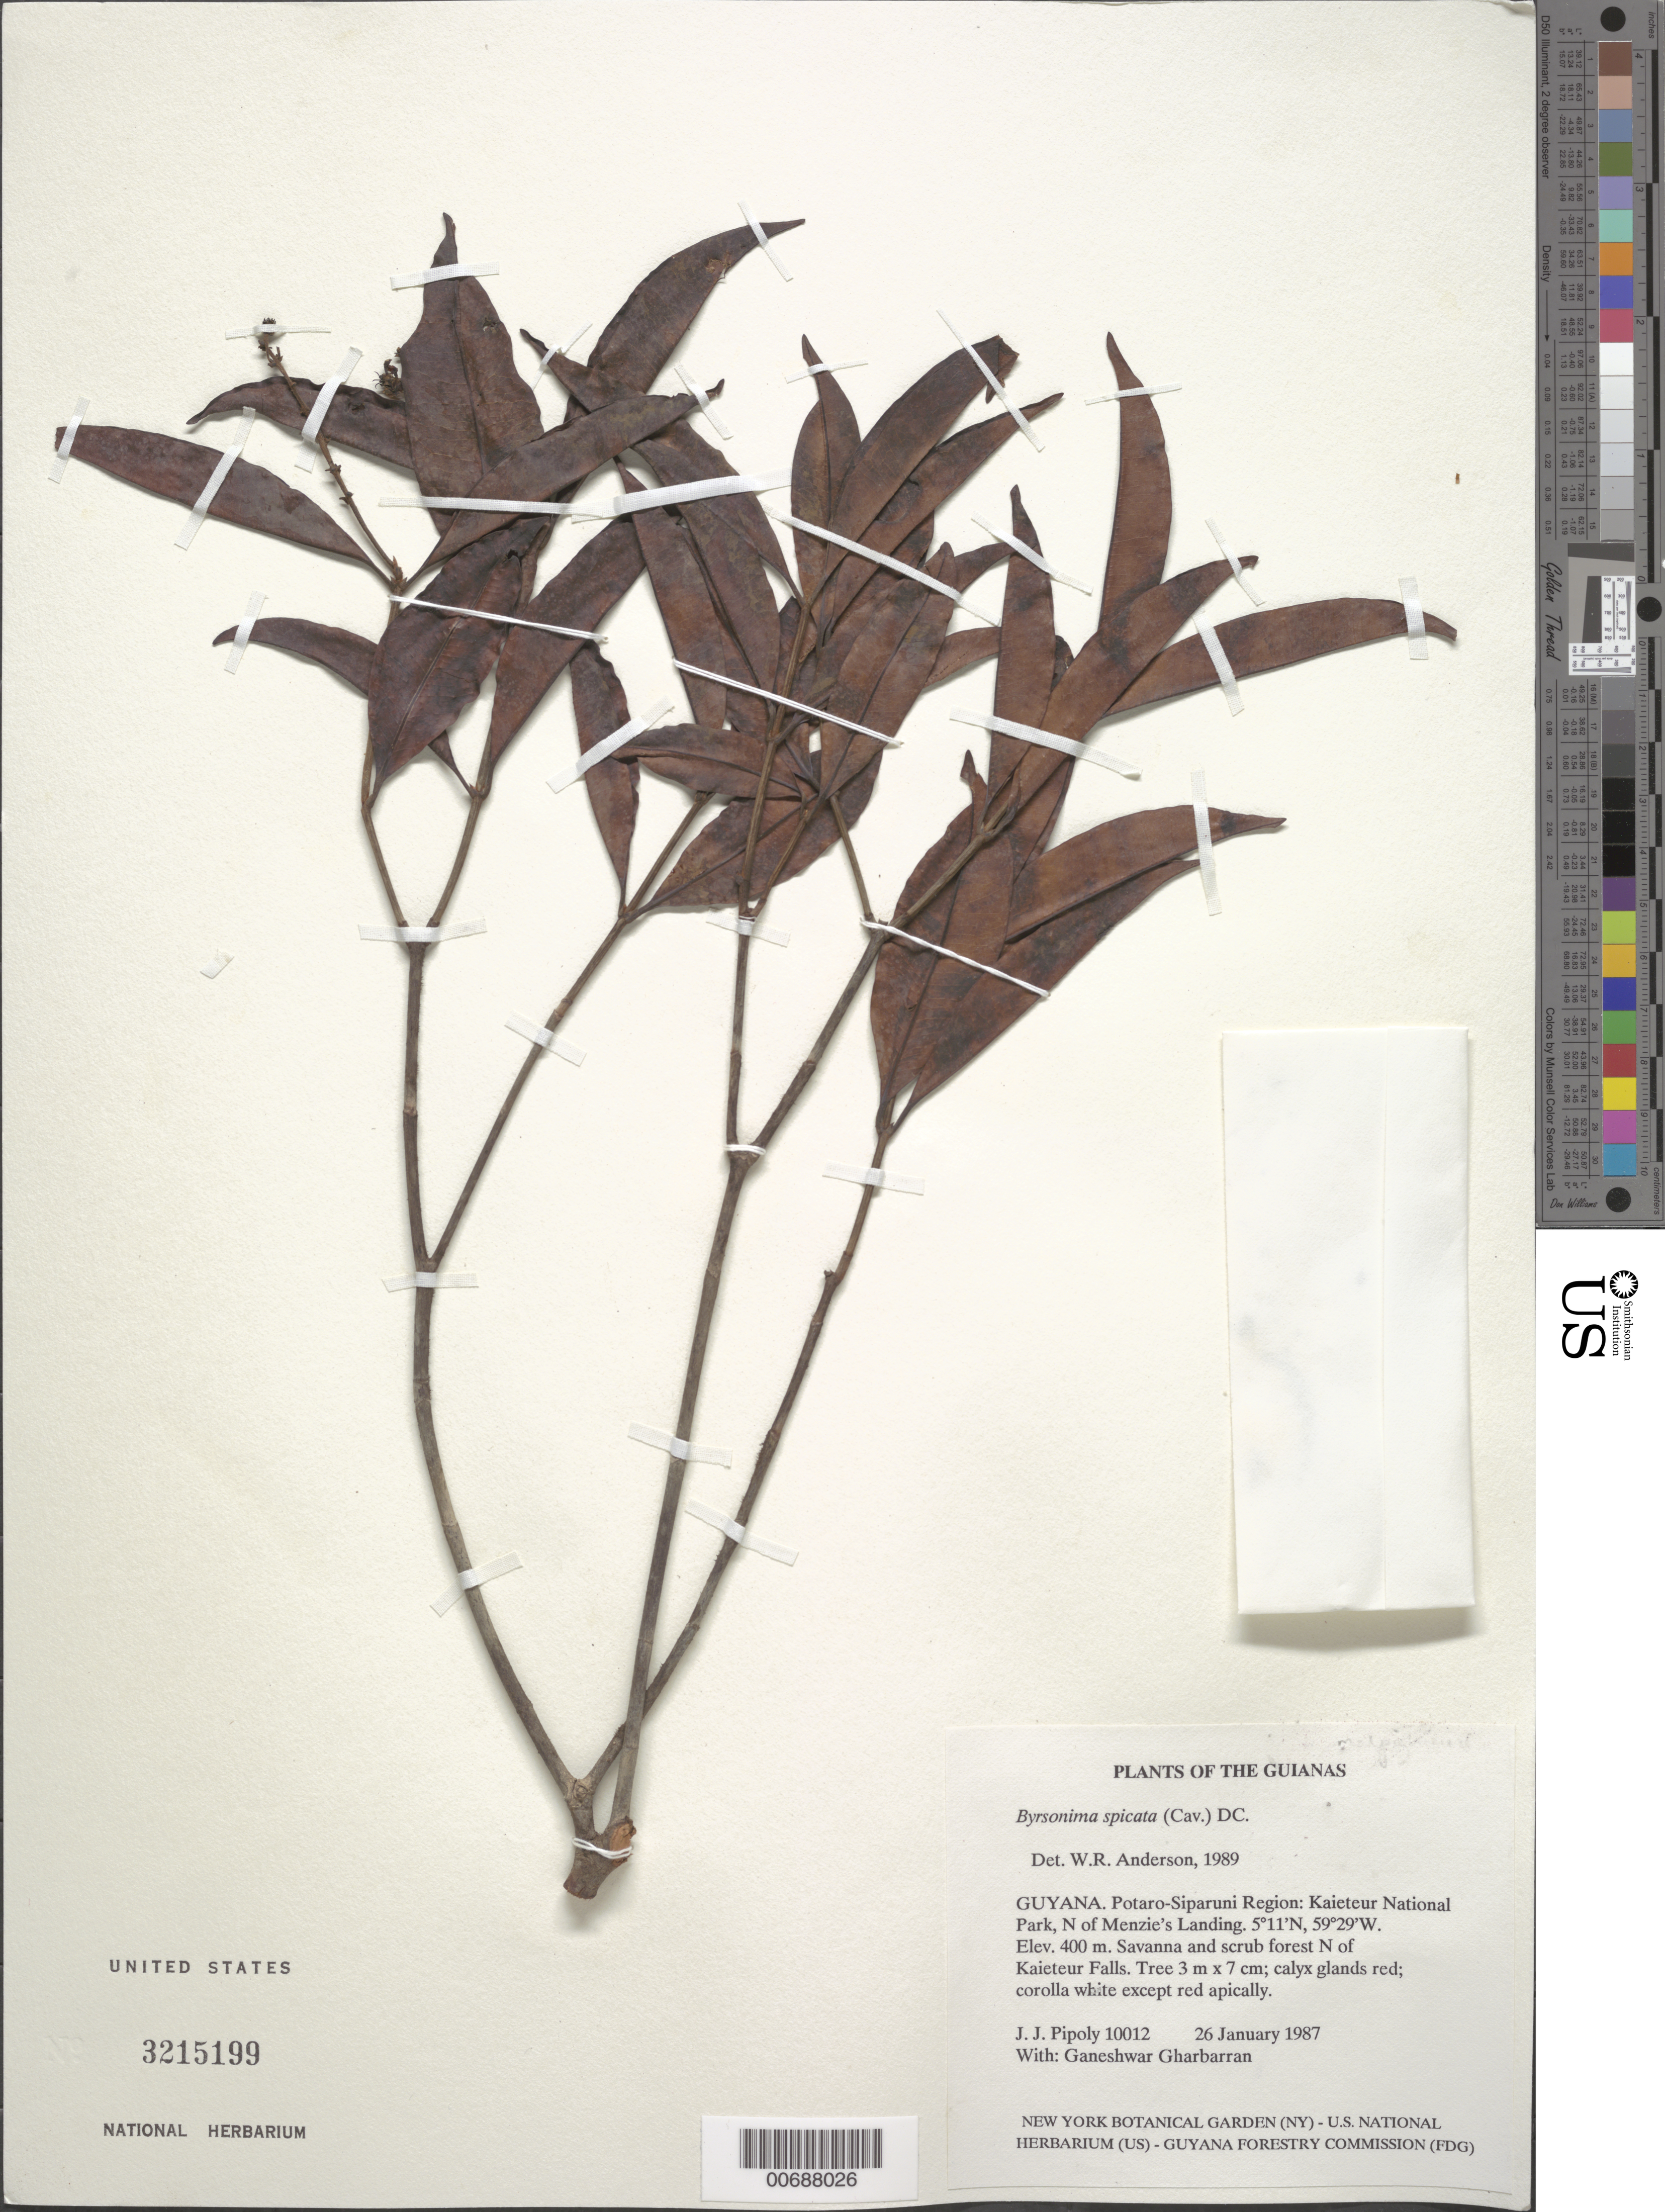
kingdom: Plantae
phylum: Tracheophyta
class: Magnoliopsida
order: Malpighiales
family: Malpighiaceae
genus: Byrsonima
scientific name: Byrsonima eugeniifolia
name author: Sandwith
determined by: Anderson, W. R., (MICH), University of Michigan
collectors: J. J. Pipoly & G. Gharbarran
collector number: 10012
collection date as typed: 26 January 1987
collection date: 1987-01-26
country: Guyana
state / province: Potaro-Siparuni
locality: Kaieteur National Park; N of Menzie's Landing and Kaieteur Falls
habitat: Savanna and scrub forest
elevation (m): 400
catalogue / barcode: US 3215199